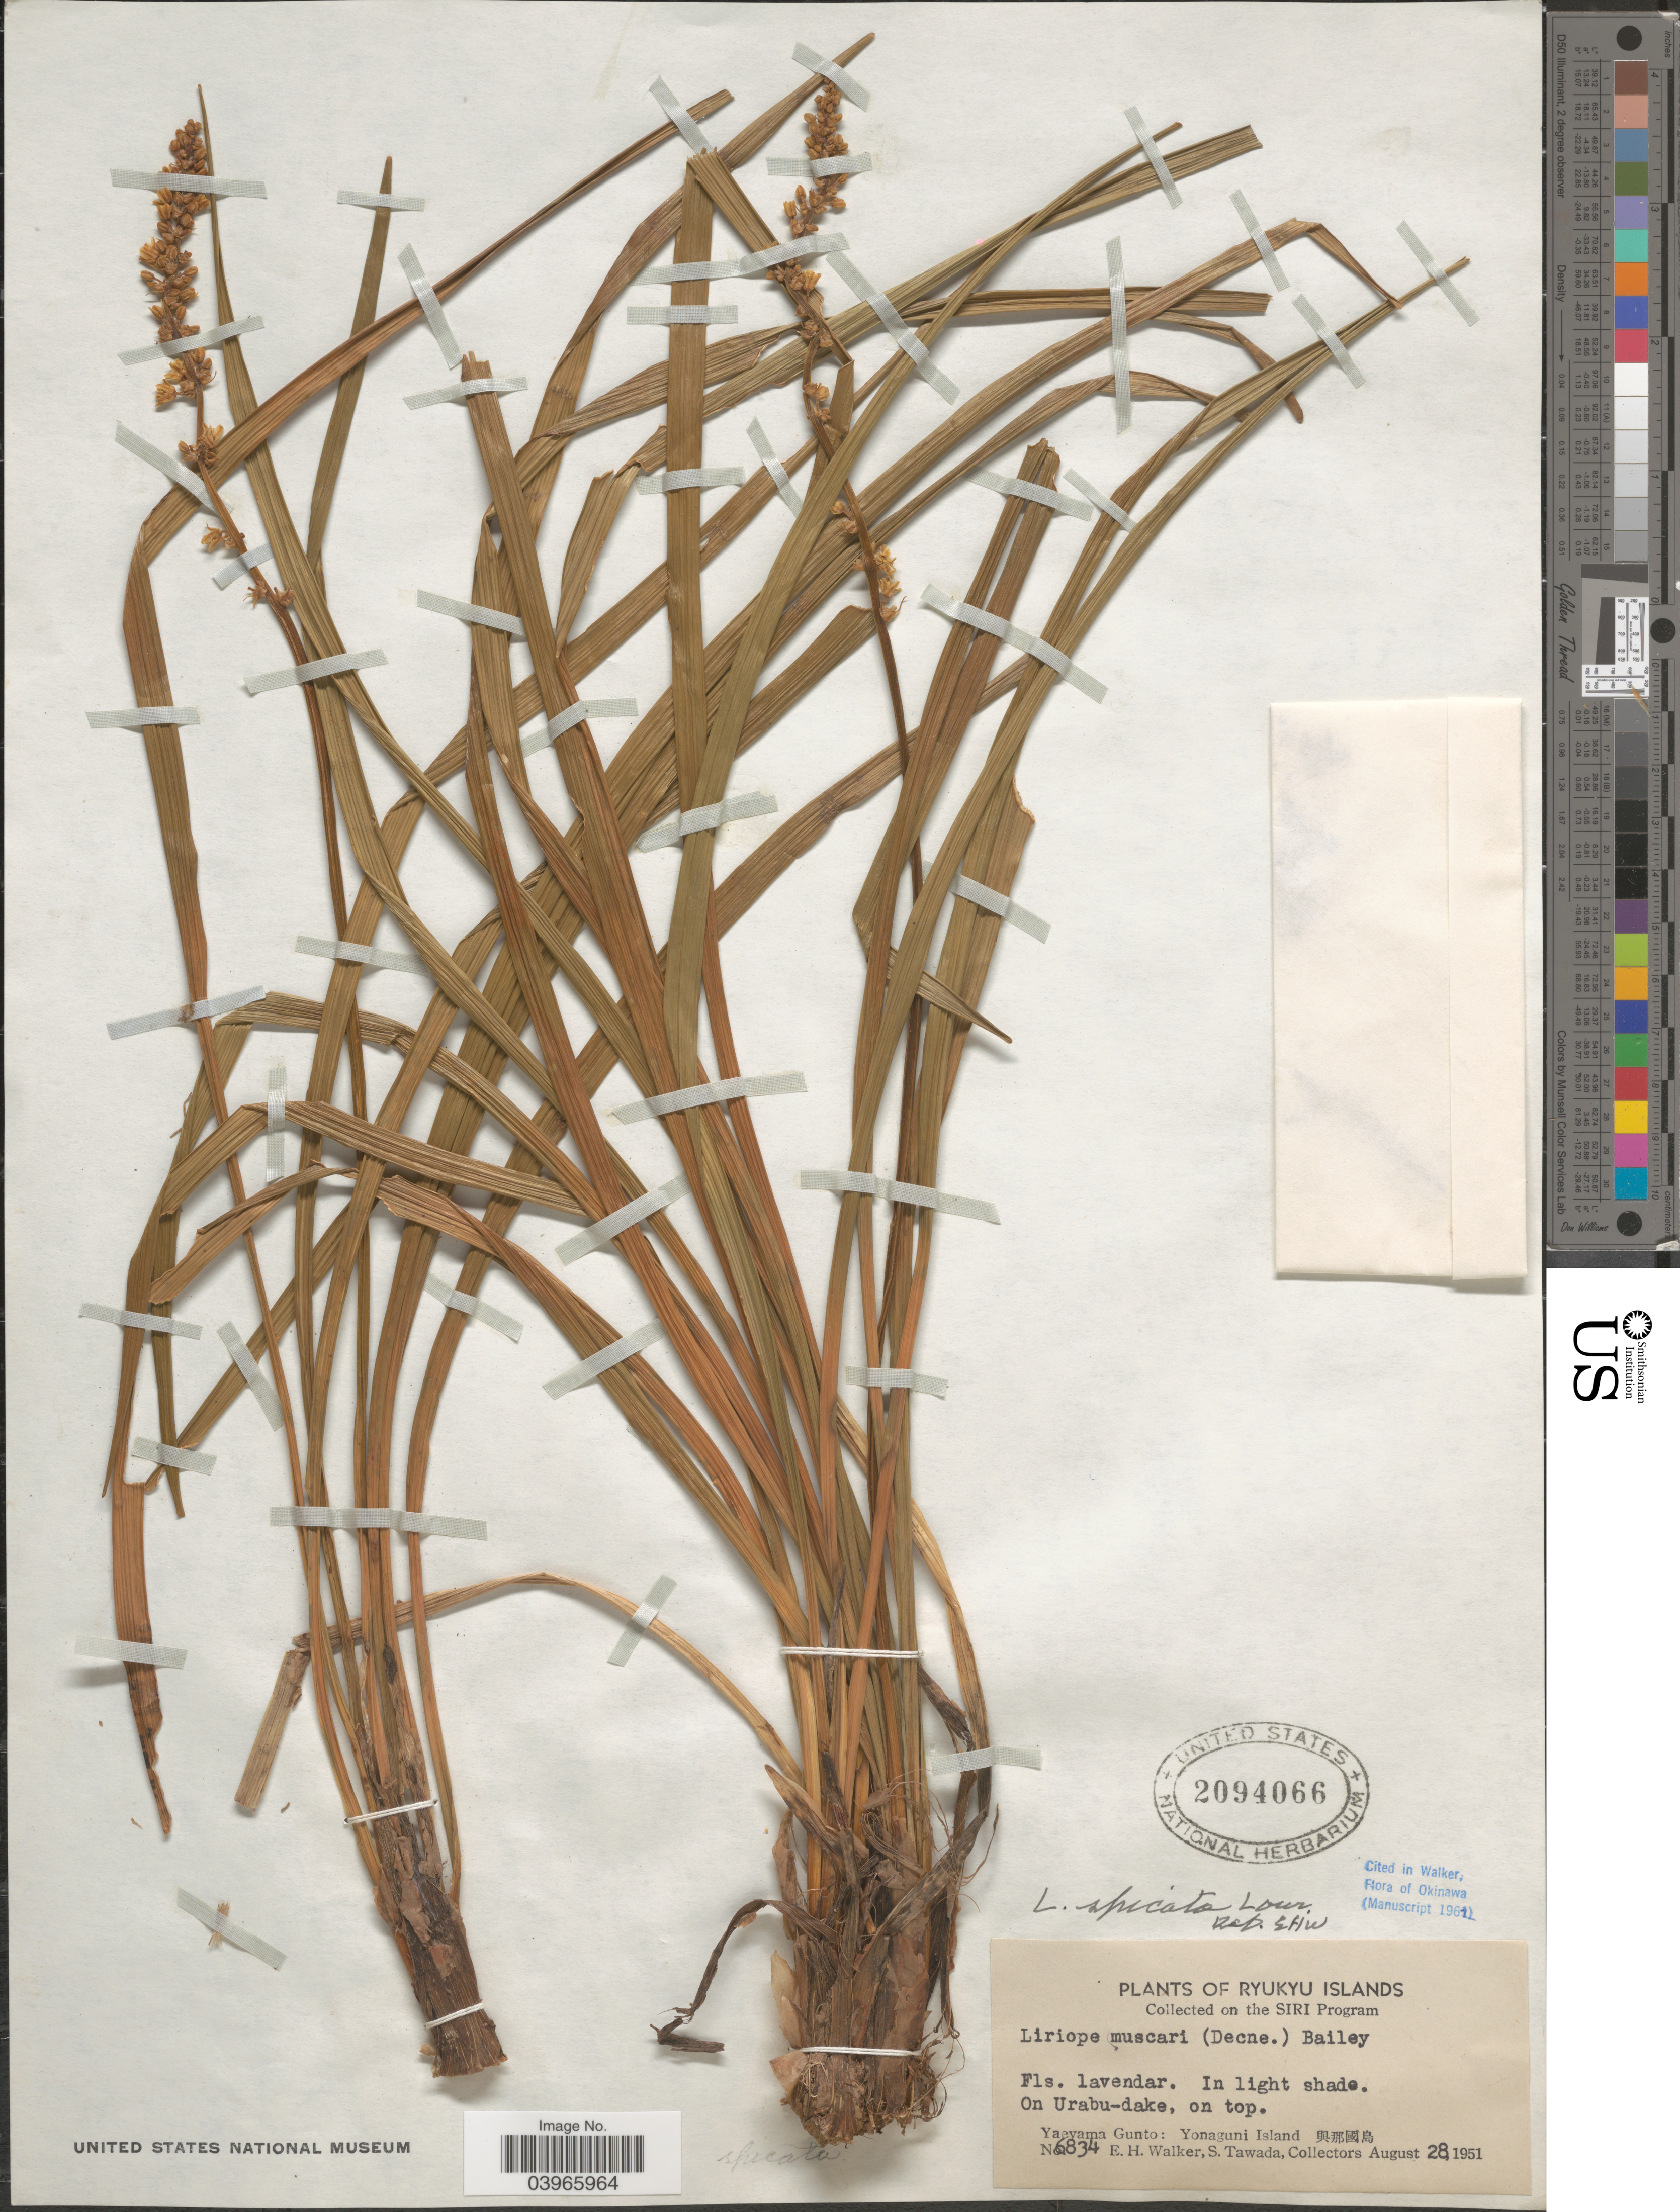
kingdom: Plantae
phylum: Tracheophyta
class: Liliopsida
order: Asparagales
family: Asparagaceae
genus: Liriope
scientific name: Liriope spicata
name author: Lour.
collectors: E. H. Walker & S. Tawada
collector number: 6834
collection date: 1951-08-28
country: Japan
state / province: Okinawa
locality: Ryukyu Islands. On Urabu-dake, on top. Yaeyama Gunto: Yonaguni Island X.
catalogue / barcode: US 2094066